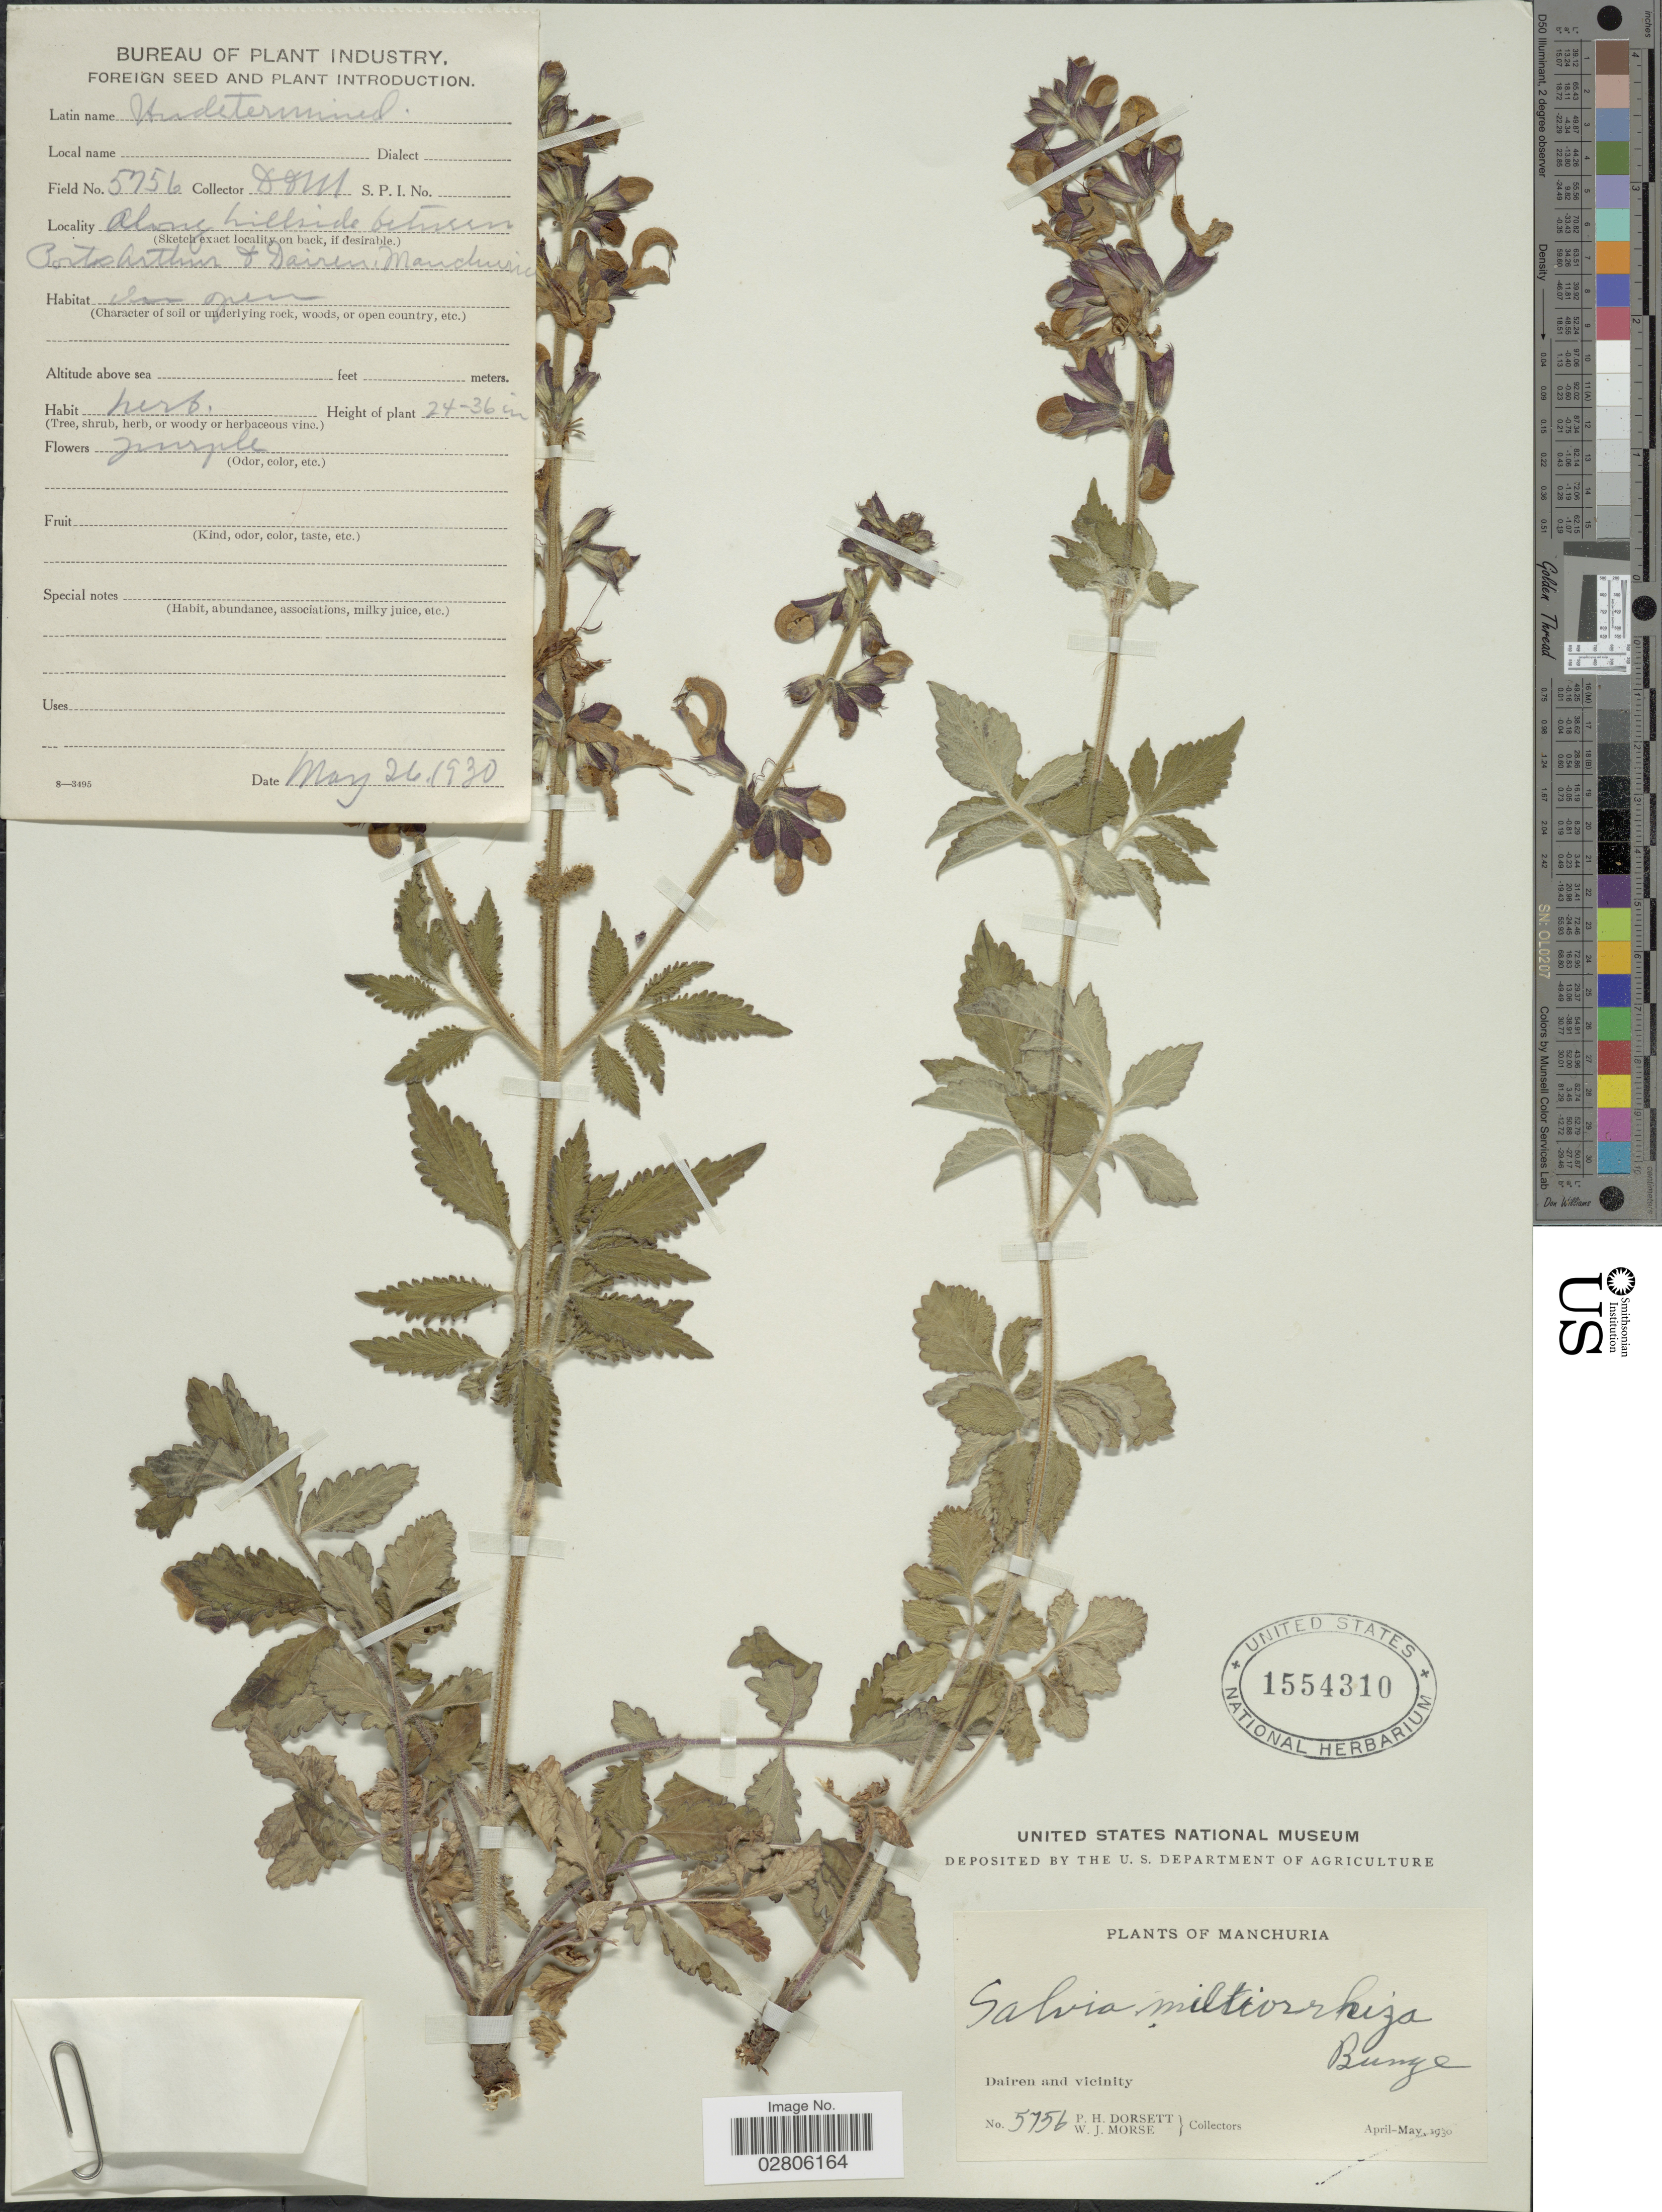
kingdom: Plantae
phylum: Tracheophyta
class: Magnoliopsida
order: Lamiales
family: Lamiaceae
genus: Salvia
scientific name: Salvia miltiorrhiza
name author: Bunge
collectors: P. H. Dorsett & W. J. Morse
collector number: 5756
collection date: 1930-05-26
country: China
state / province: Liaoning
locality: Along hillside between Porto Arthur & Dairen, Manchuria. Dairen and vicinity.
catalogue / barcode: US 1554310